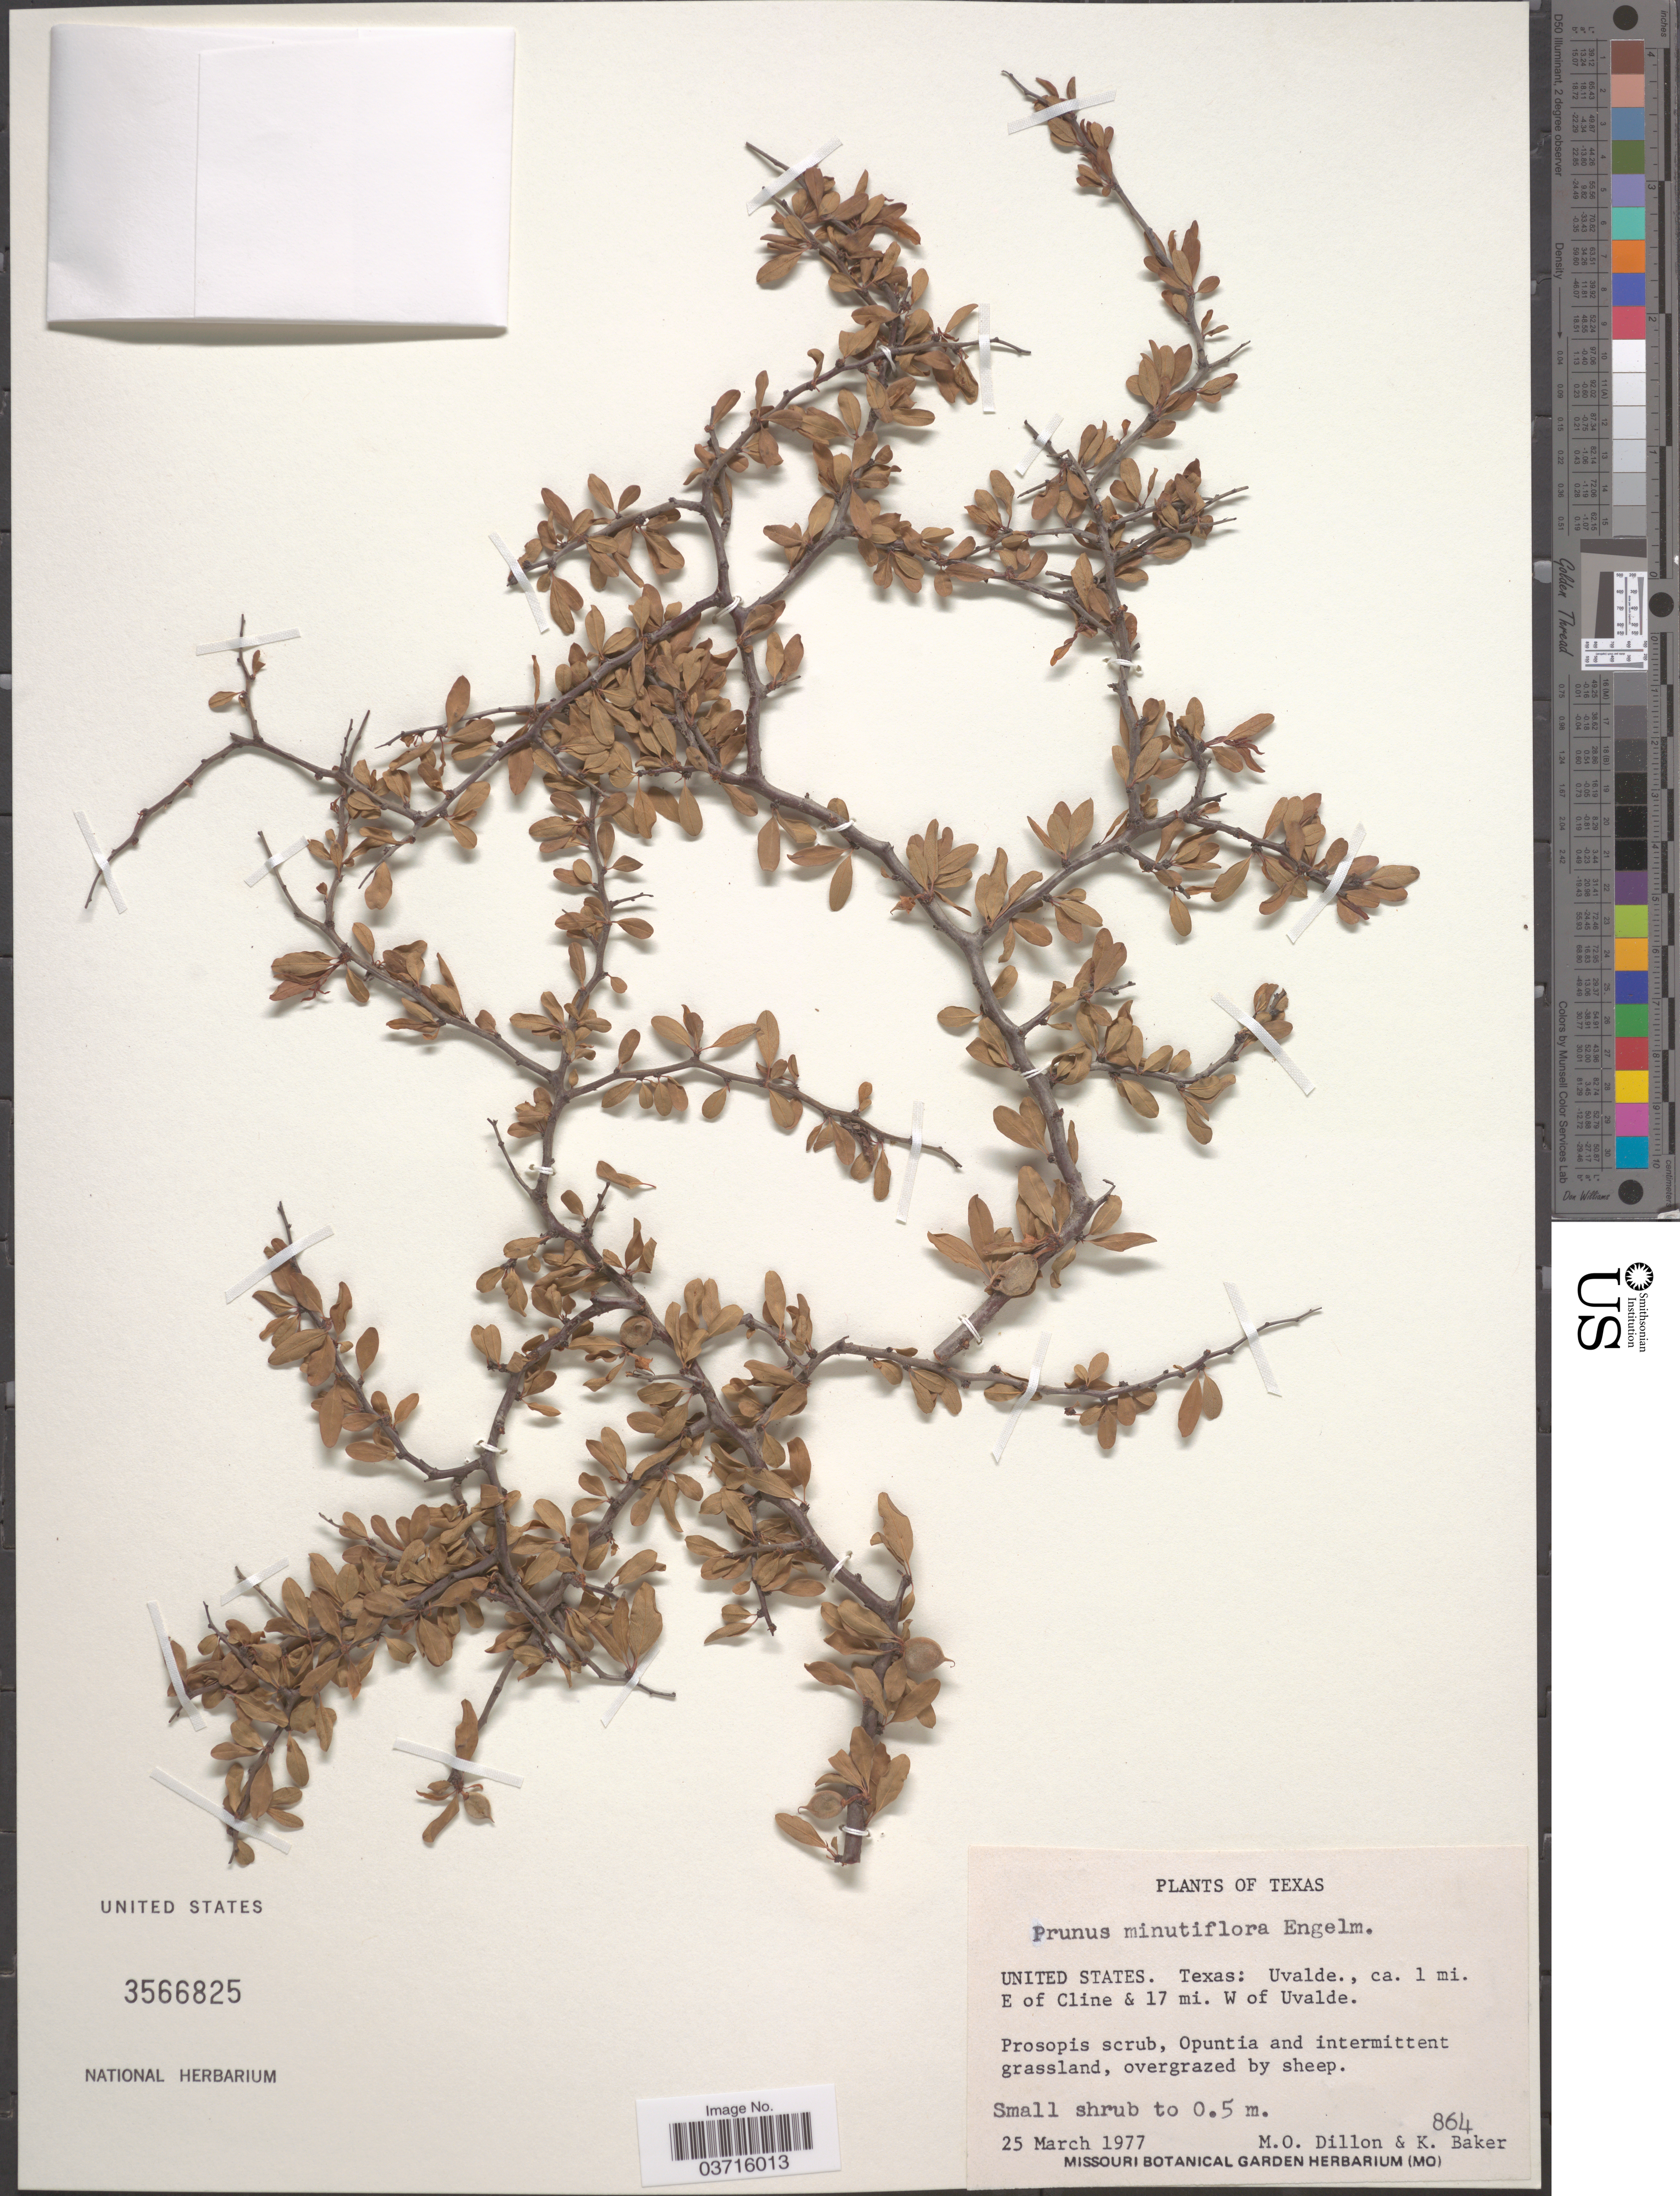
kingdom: Plantae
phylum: Tracheophyta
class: Magnoliopsida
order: Rosales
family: Rosaceae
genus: Prunus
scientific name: Prunus minutiflora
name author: Engelm. ex A. Gray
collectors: M. O. Dillon & K. Baker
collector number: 864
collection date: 1977-03-25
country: United States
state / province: Texas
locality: Uvalde., ca. 1 mi. E of Cline & 17 mi. W of Uvalde.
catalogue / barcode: US 3566825